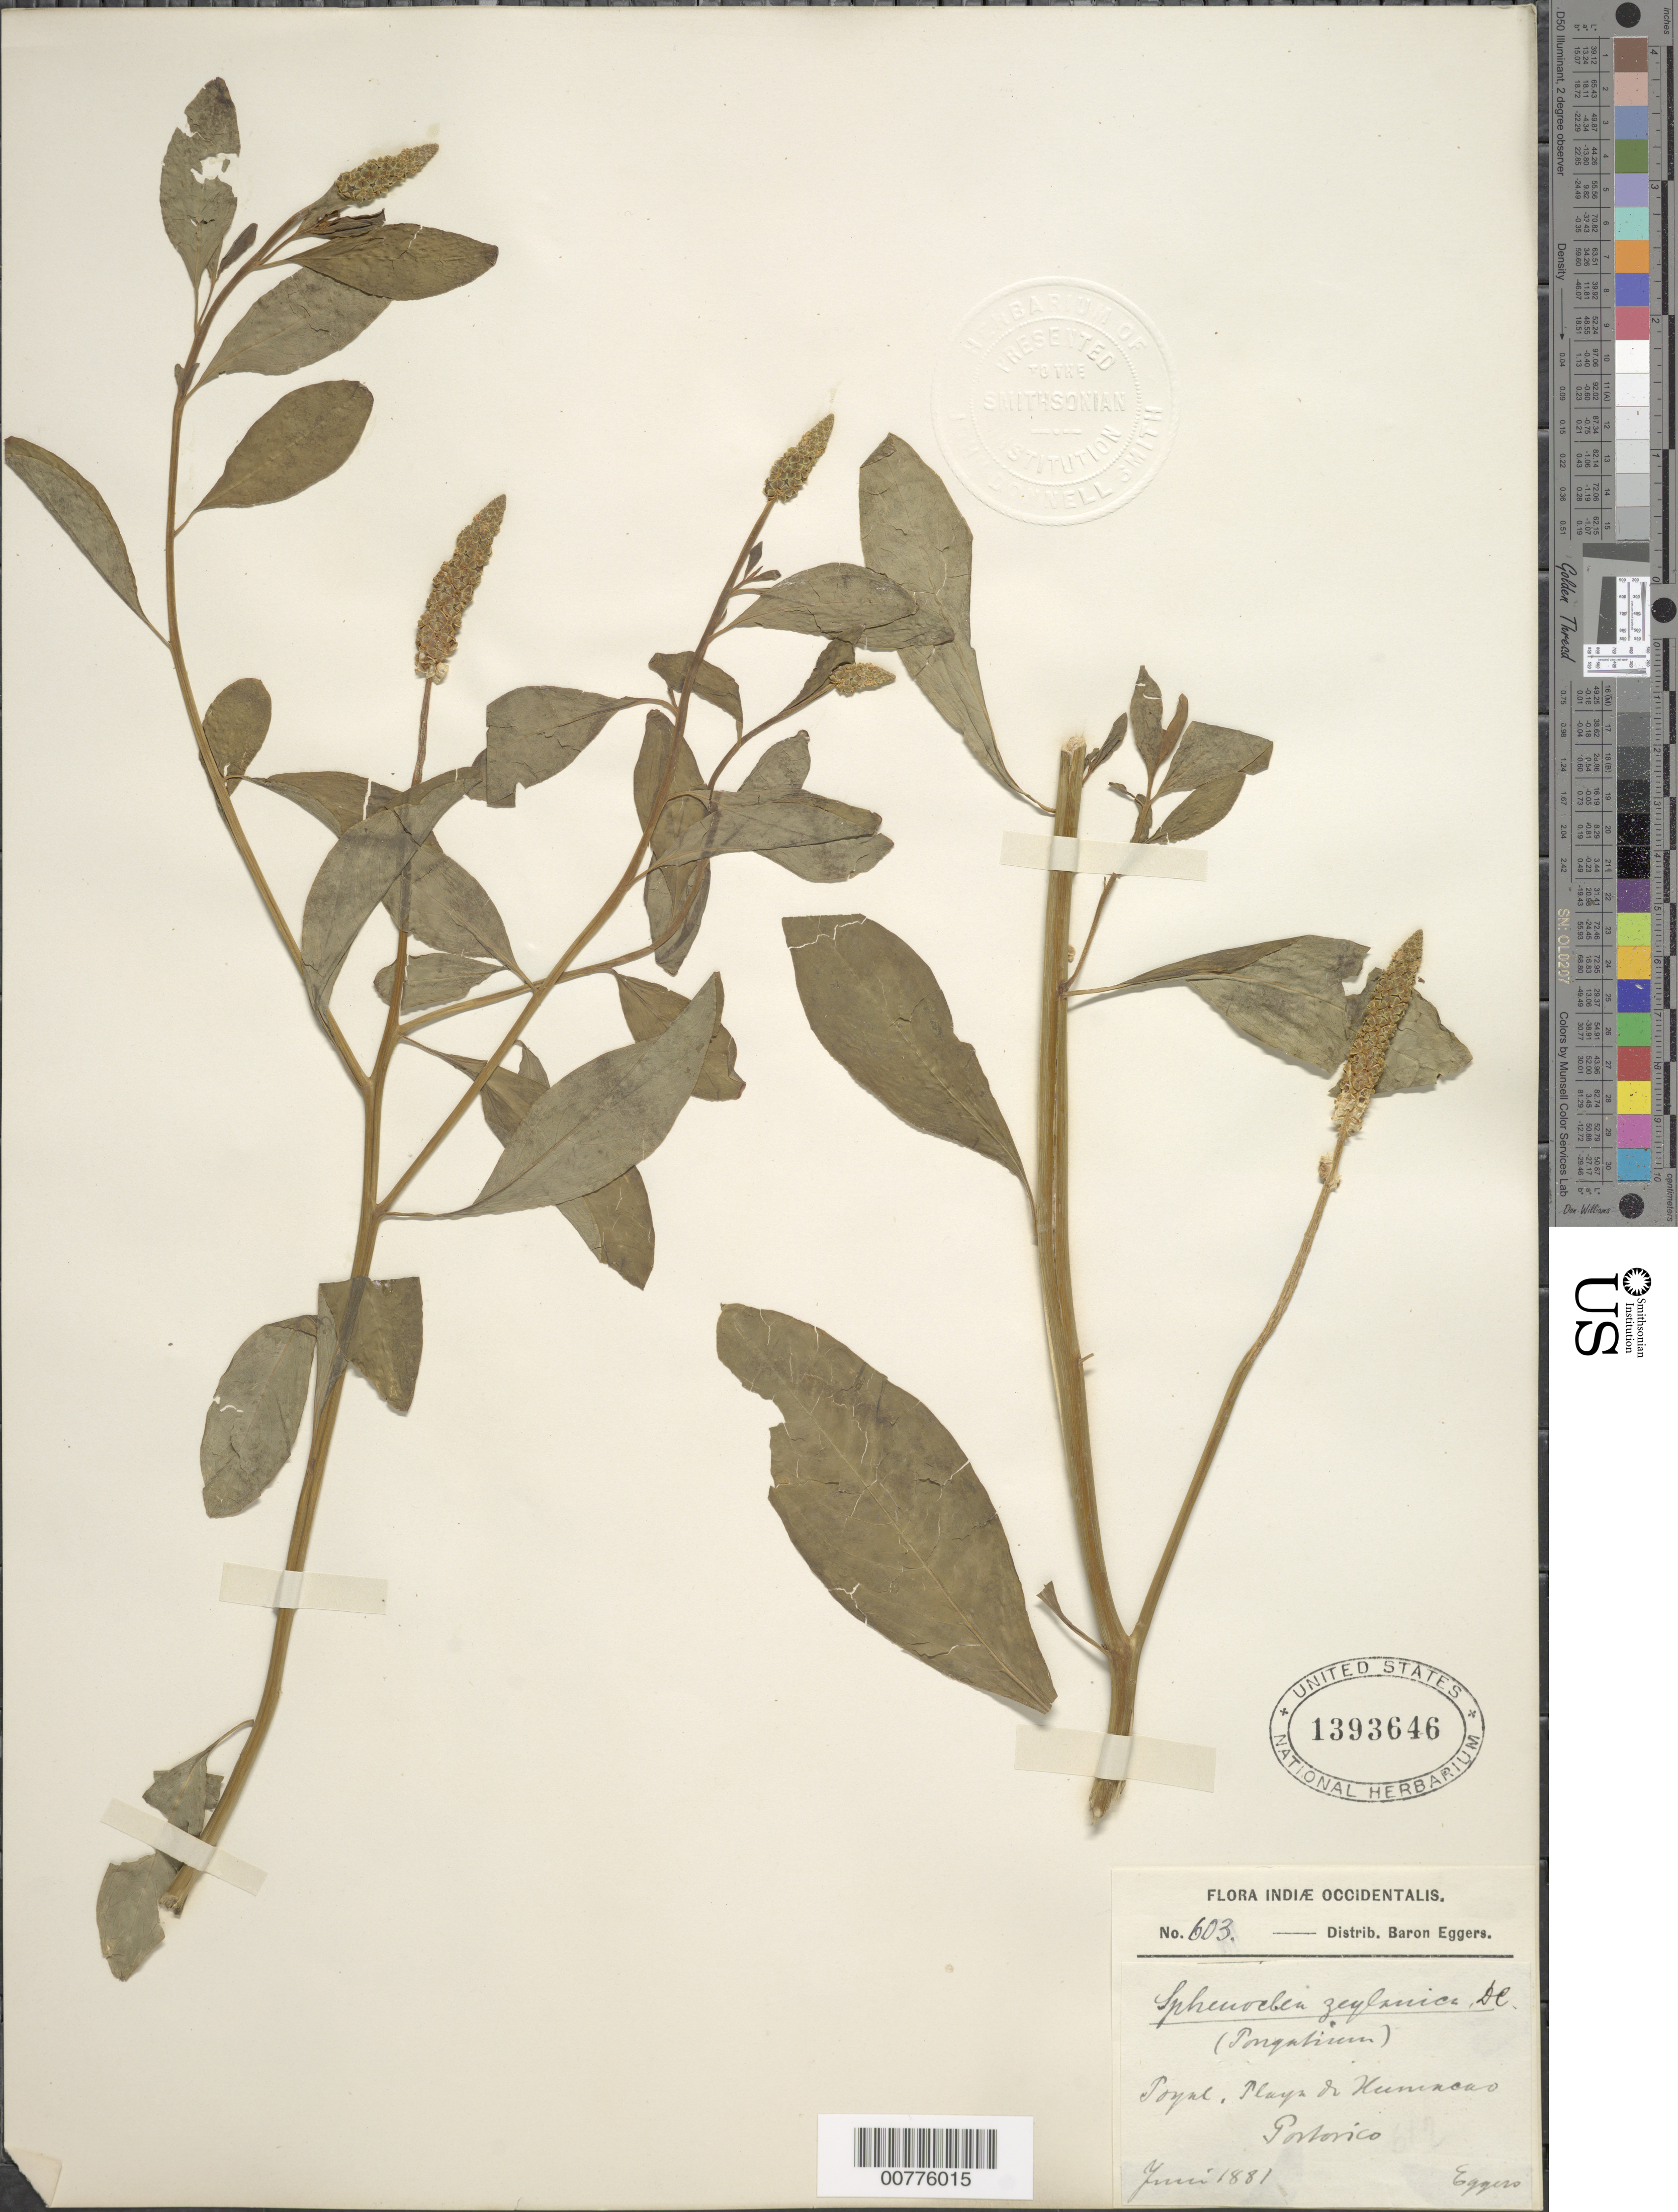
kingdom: Plantae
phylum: Tracheophyta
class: Magnoliopsida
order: Solanales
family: Sphenocleaceae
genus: Sphenoclea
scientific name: Sphenoclea zeylanica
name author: Gaertn.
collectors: H. F. A. von Eggers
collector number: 603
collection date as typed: Jun 1881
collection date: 1881-06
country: Puerto Rico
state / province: Humacao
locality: Joyal. Playa de Humacao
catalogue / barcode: US 1393646